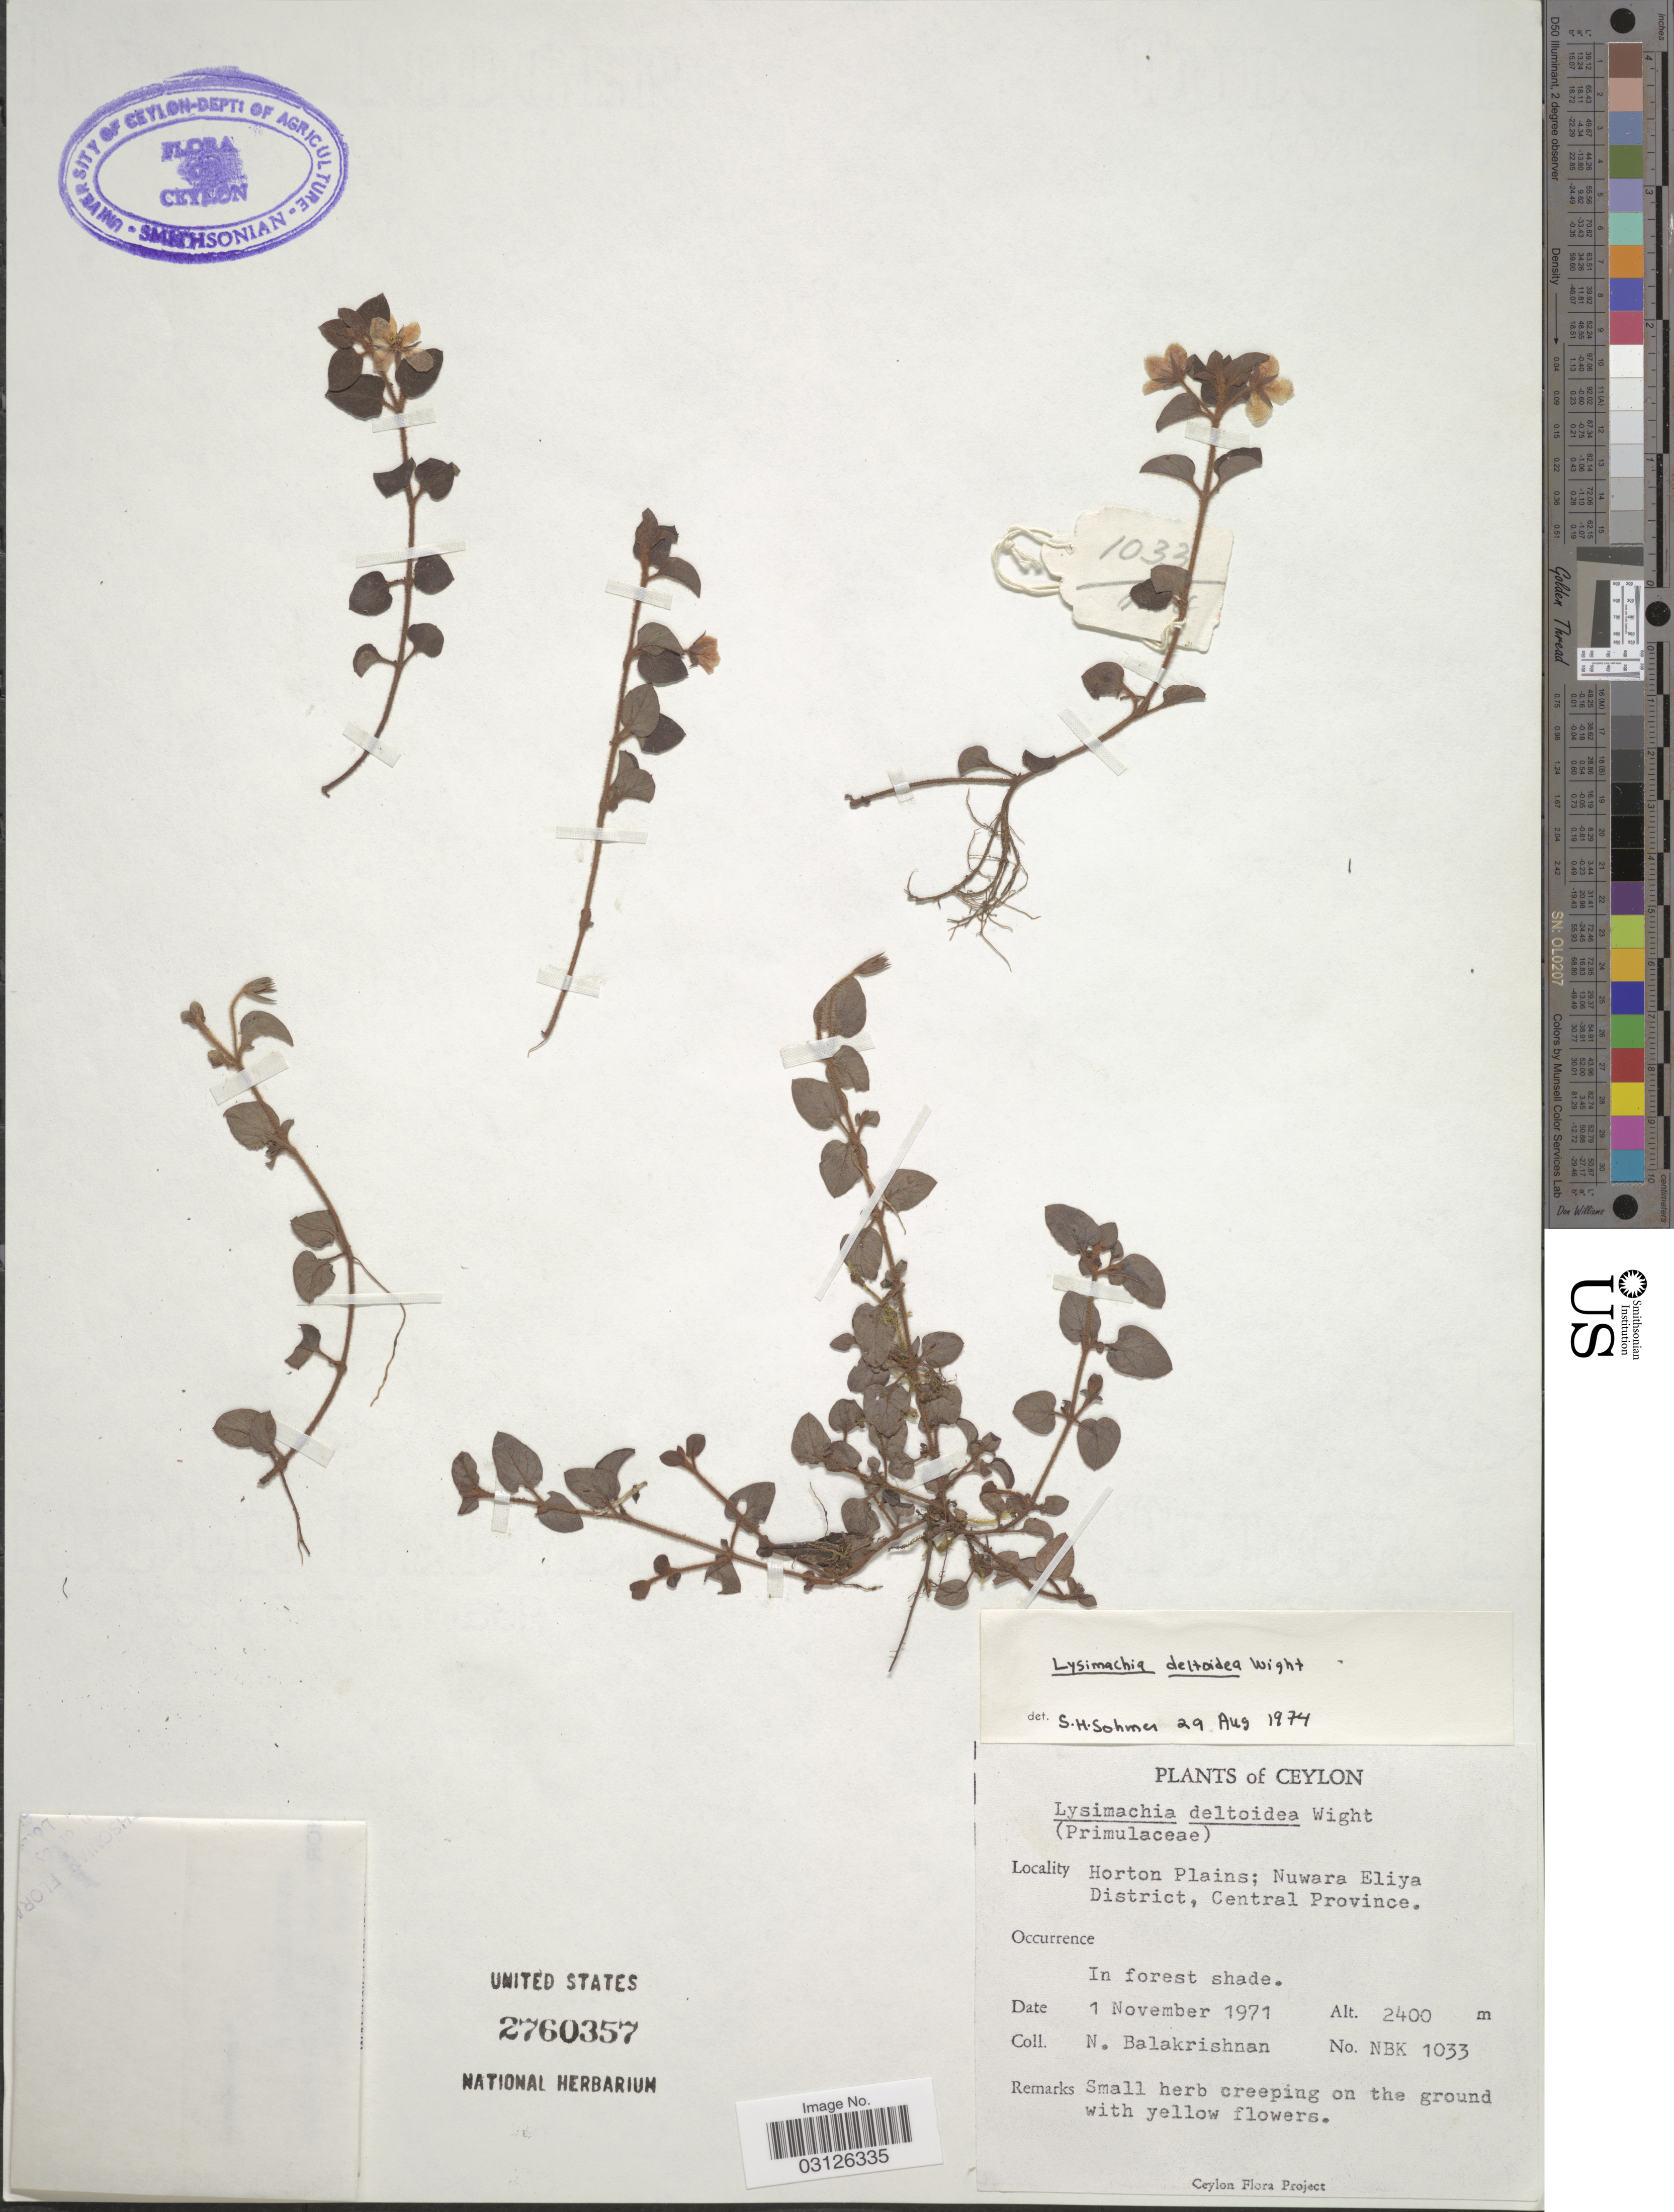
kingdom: Plantae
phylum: Tracheophyta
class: Magnoliopsida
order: Ericales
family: Primulaceae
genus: Lysimachia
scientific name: Lysimachia deltoidea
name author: Wight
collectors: N. Balakrishnan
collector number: NBK 1033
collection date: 1971-11-01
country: Sri Lanka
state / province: Central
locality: Ceylon. Horton Plains; Nuwara Eliya District.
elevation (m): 2400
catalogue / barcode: US 2760357